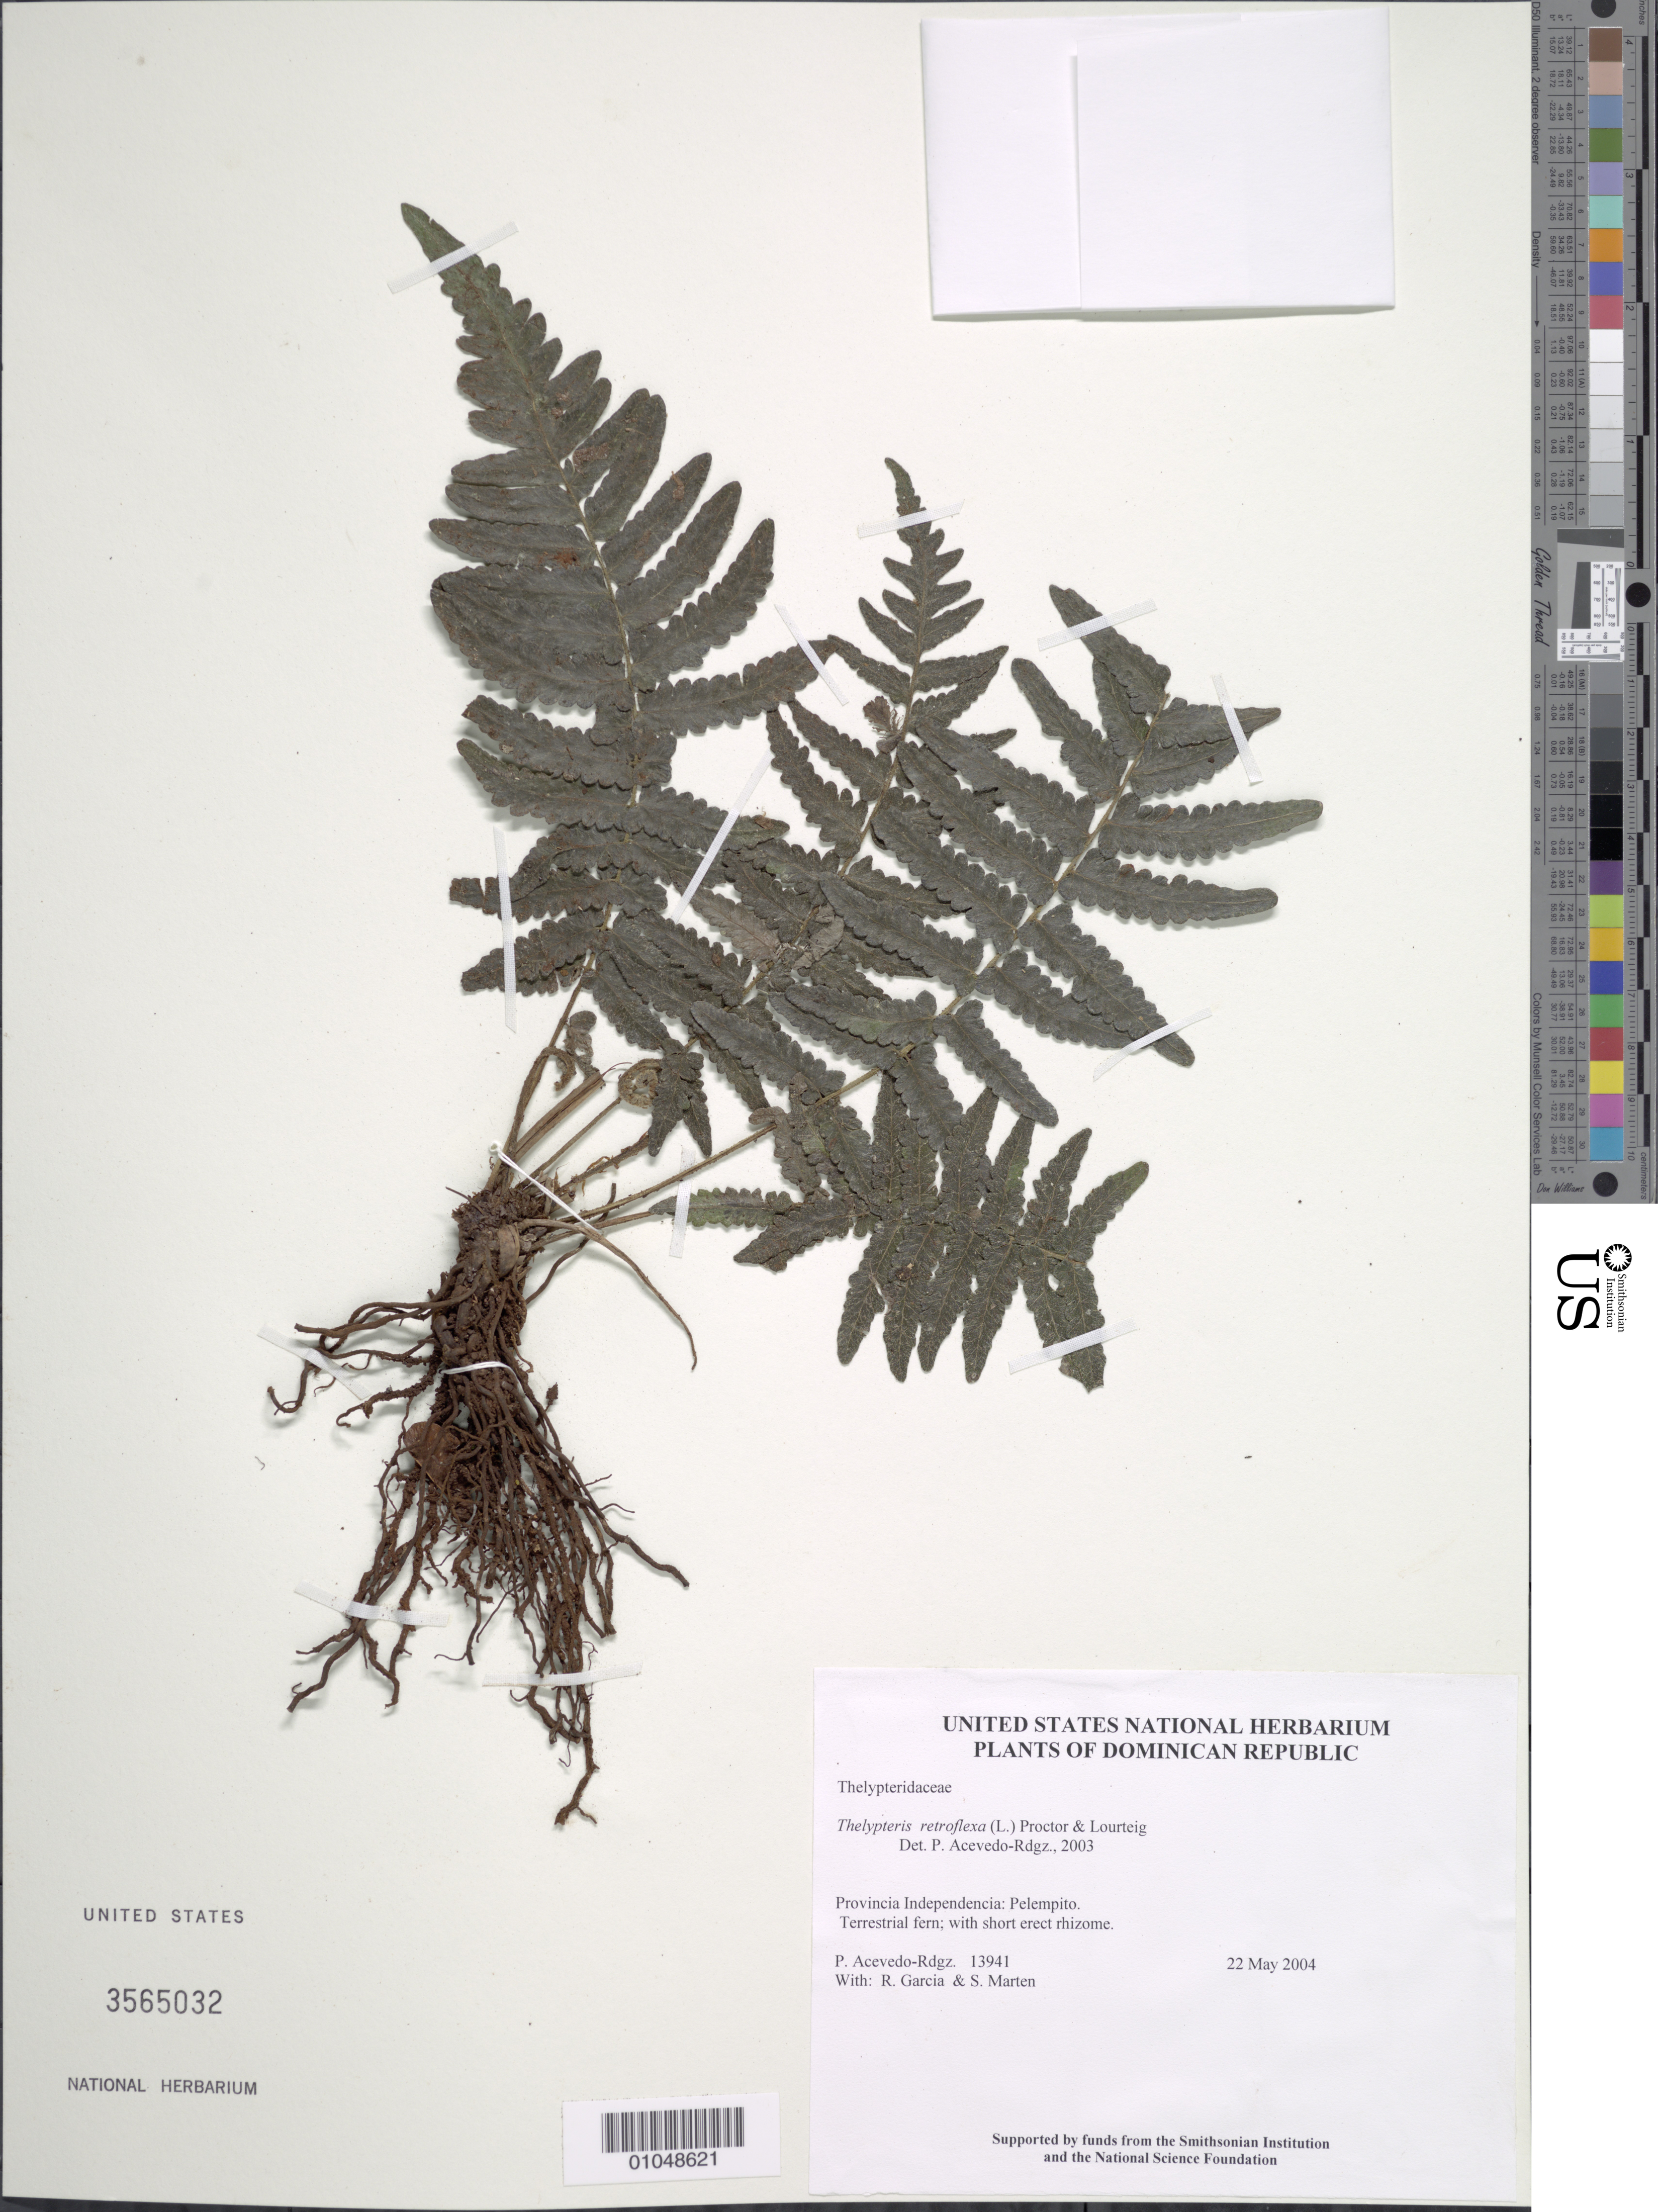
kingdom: Plantae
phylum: Tracheophyta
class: Polypodiopsida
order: Polypodiales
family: Thelypteridaceae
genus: Goniopteris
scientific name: Goniopteris retroflexa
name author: (L.) Pic. Serm.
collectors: P. Acevedo-Rodr., R. G. García & S. Marten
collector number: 13941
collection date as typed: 22 May 2004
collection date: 2004-05-22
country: Dominican Republic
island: Hispaniola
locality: Provincia Independencia: Pelempito.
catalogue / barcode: US 3565032